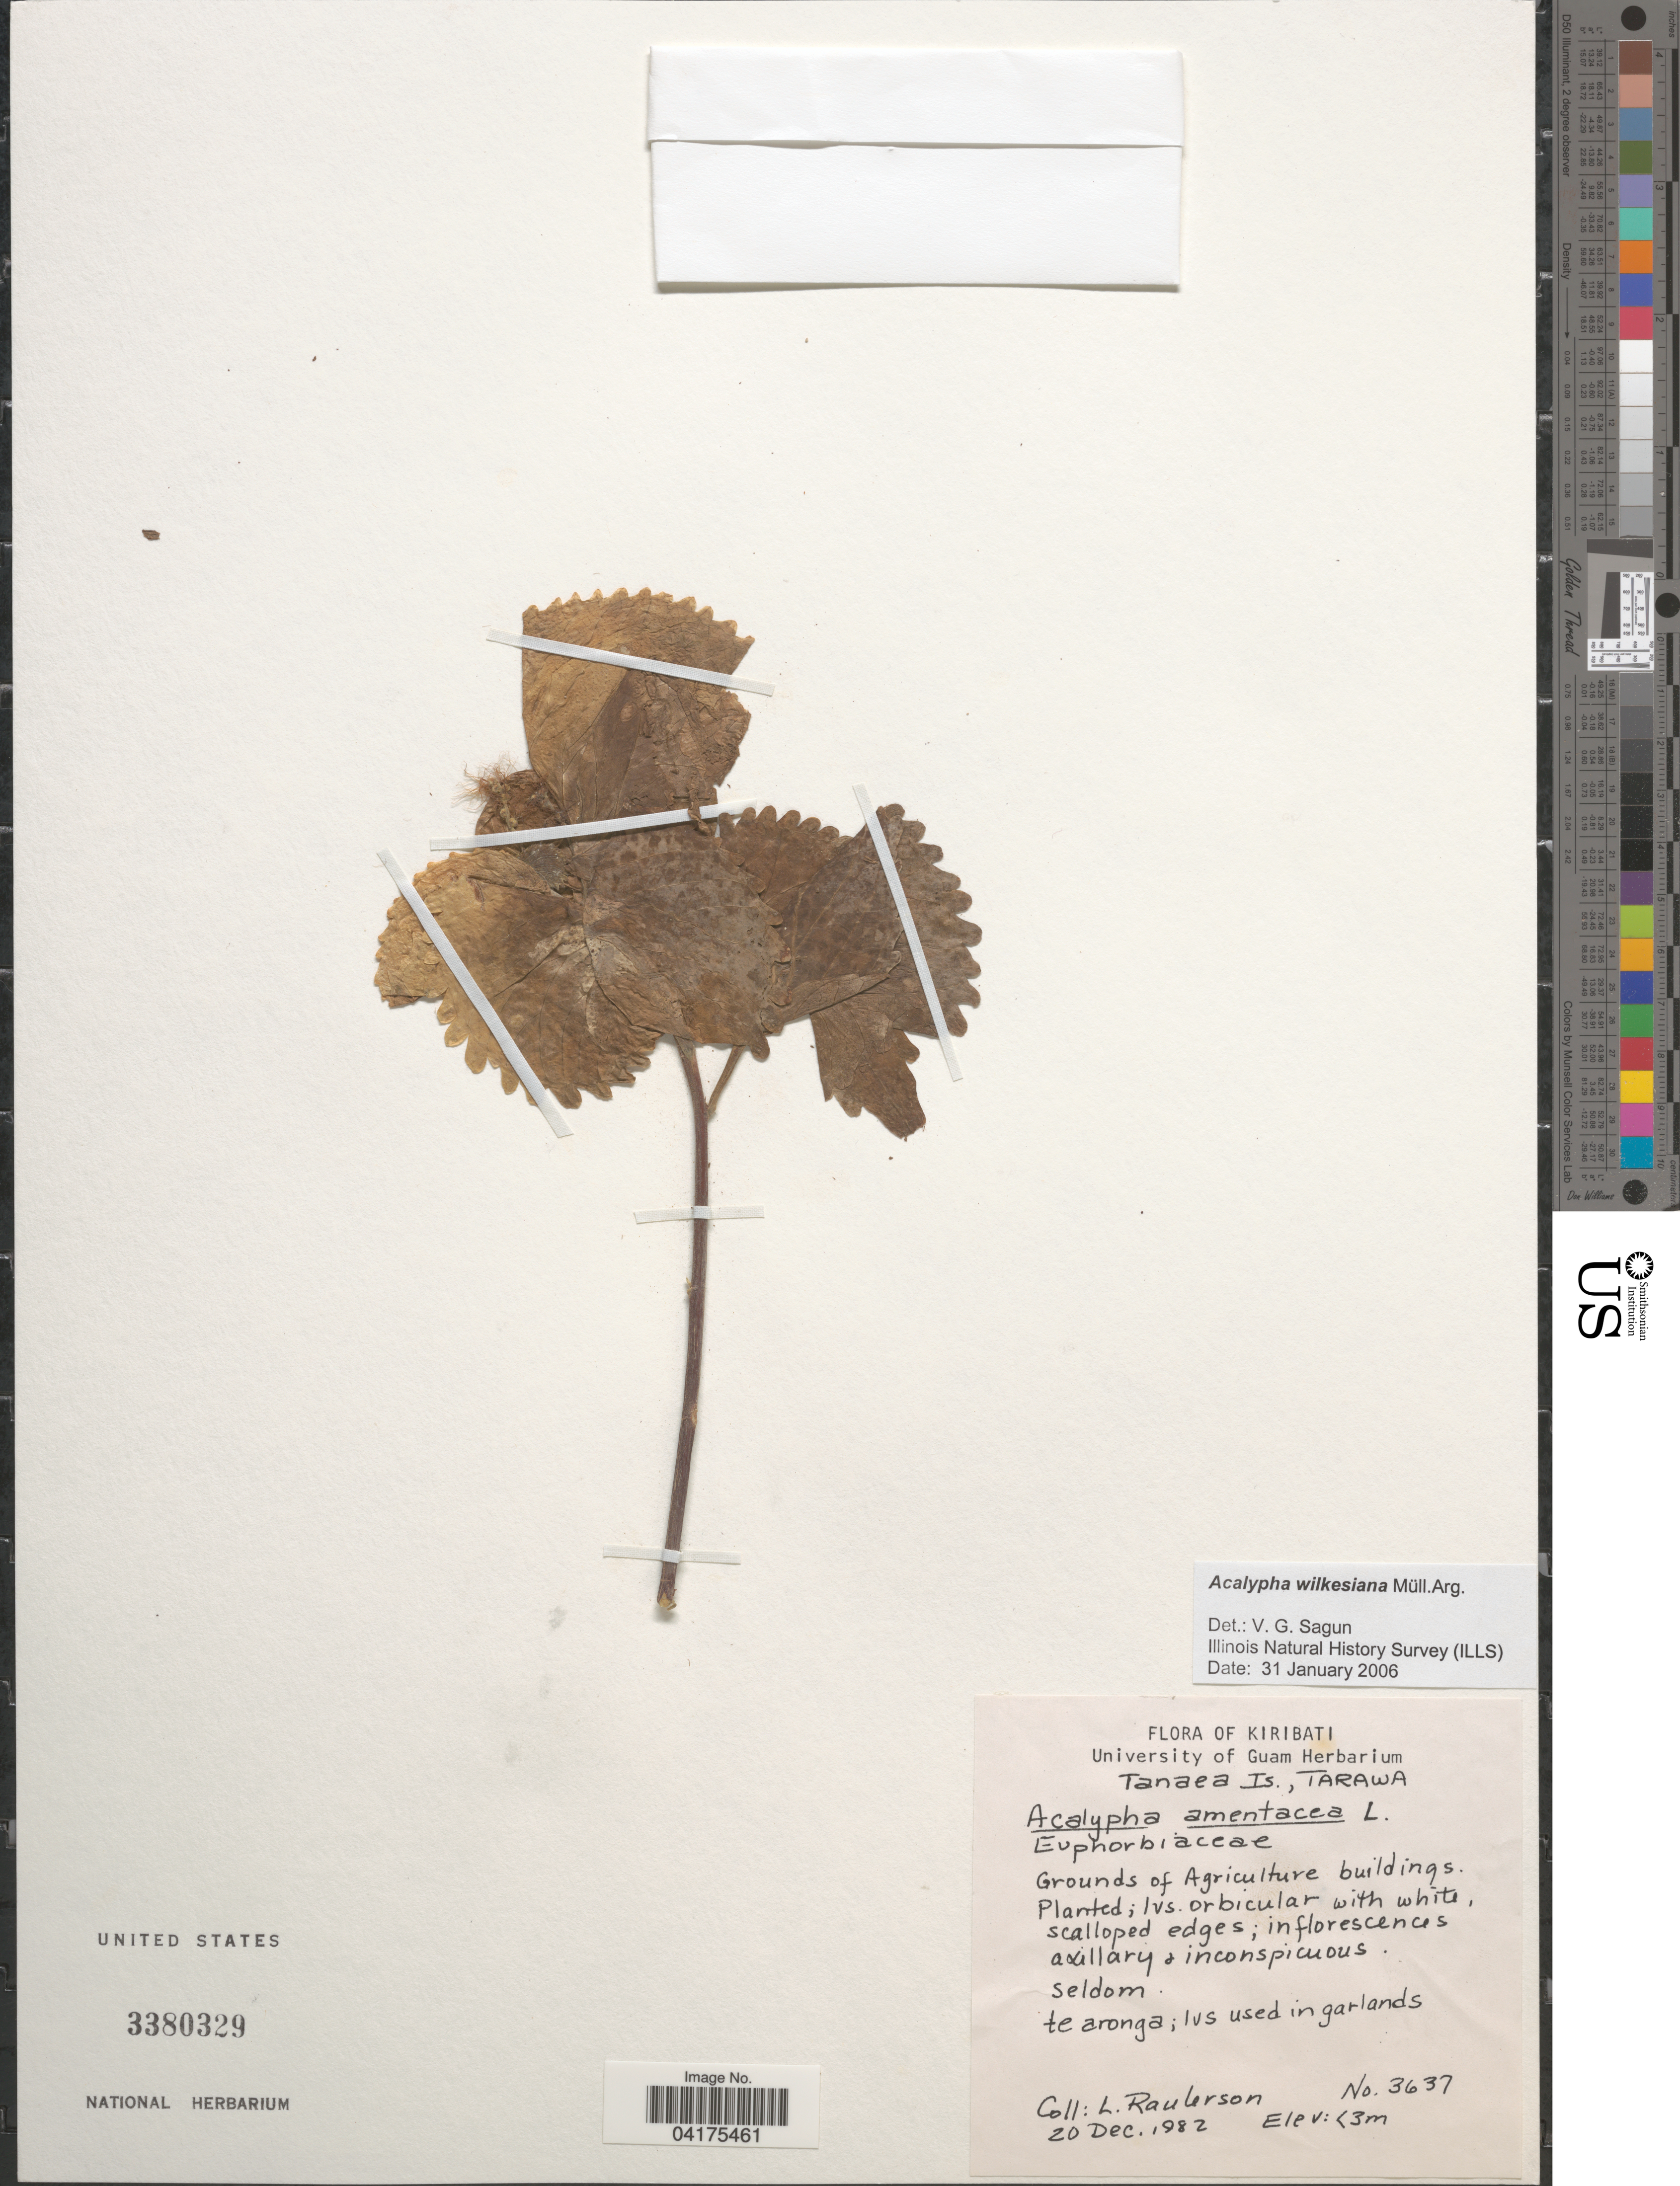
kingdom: Plantae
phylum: Tracheophyta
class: Magnoliopsida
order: Malpighiales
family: Euphorbiaceae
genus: Acalypha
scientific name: Acalypha wilkesiana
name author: Müll. Arg. in DC.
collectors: L. Raulerson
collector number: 3637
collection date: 1982-12-20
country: Kiribati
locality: Tanaea Is., Tarawa. Grounds of Agriculture buildings. Planted.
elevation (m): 3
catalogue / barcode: US 3380329